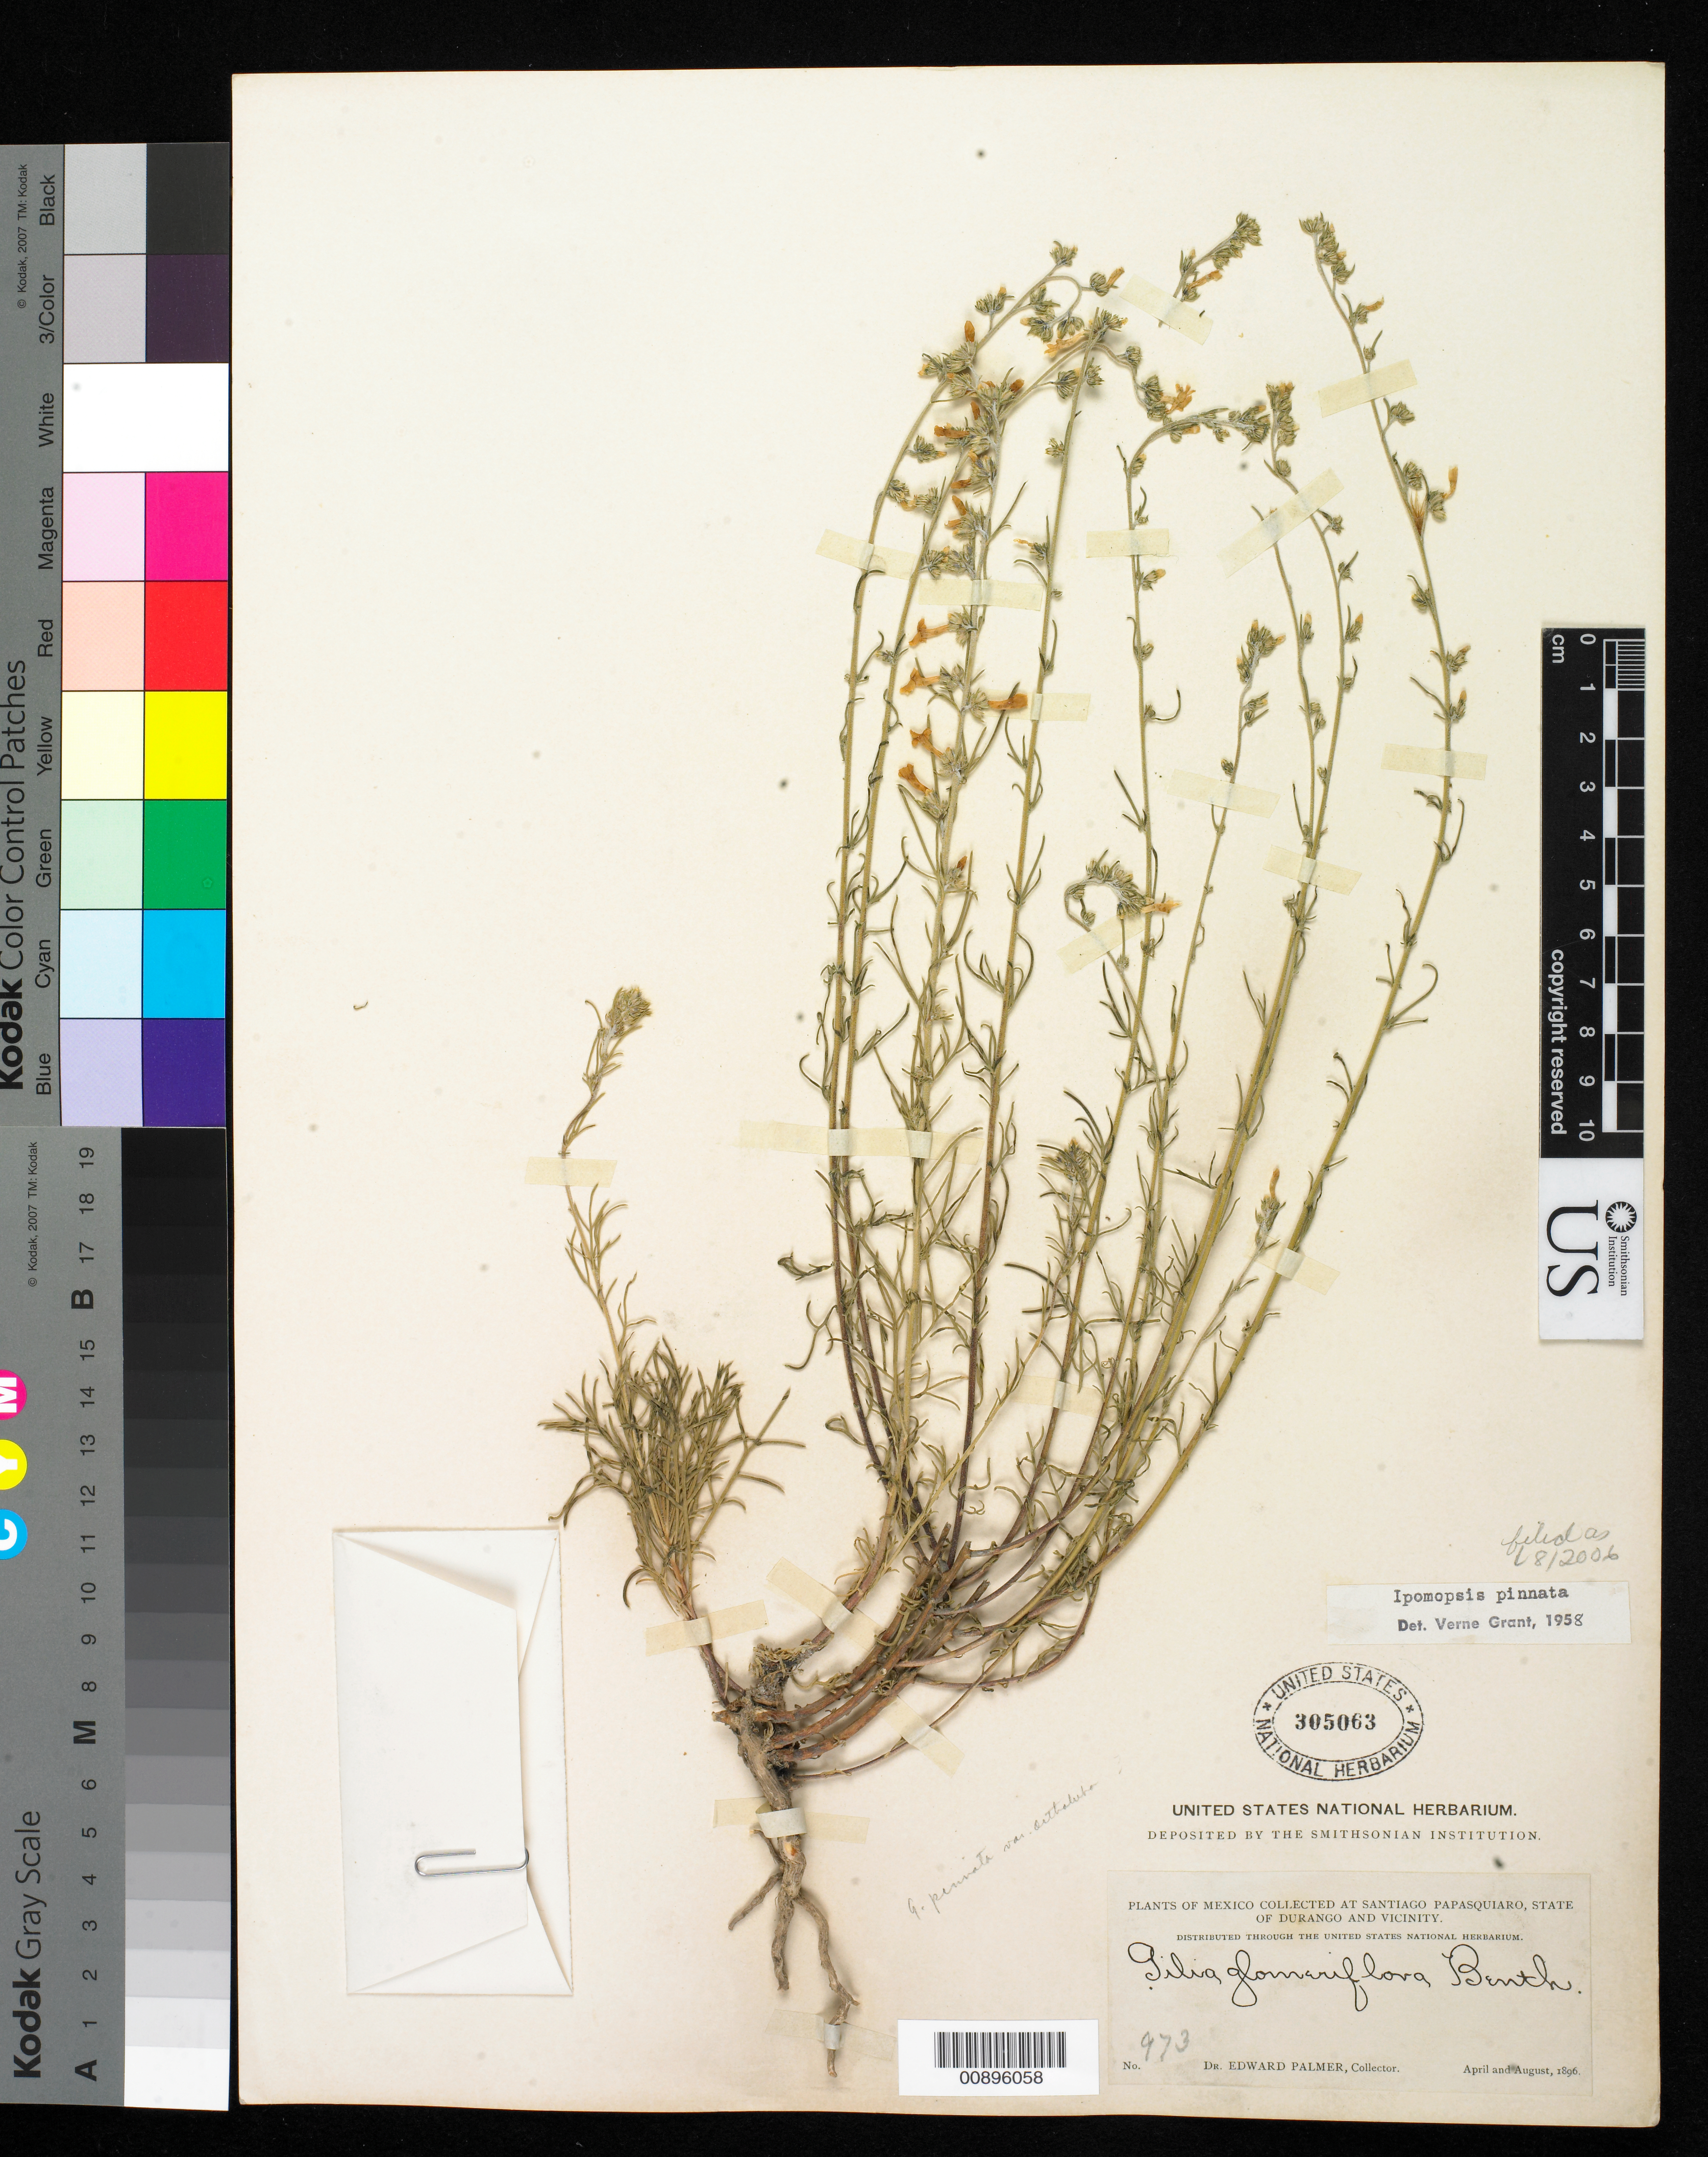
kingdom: Plantae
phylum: Tracheophyta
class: Magnoliopsida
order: Ericales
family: Polemoniaceae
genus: Ipomopsis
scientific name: Ipomopsis pinnata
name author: (Cav.) V.E. Grant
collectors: E. Palmer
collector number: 973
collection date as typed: Apr 1896 to -- Aug 1896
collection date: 1896-04/1896-08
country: Mexico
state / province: Durango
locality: Santiago Papasquiaro, Durango and vicinity.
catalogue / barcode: US 305063